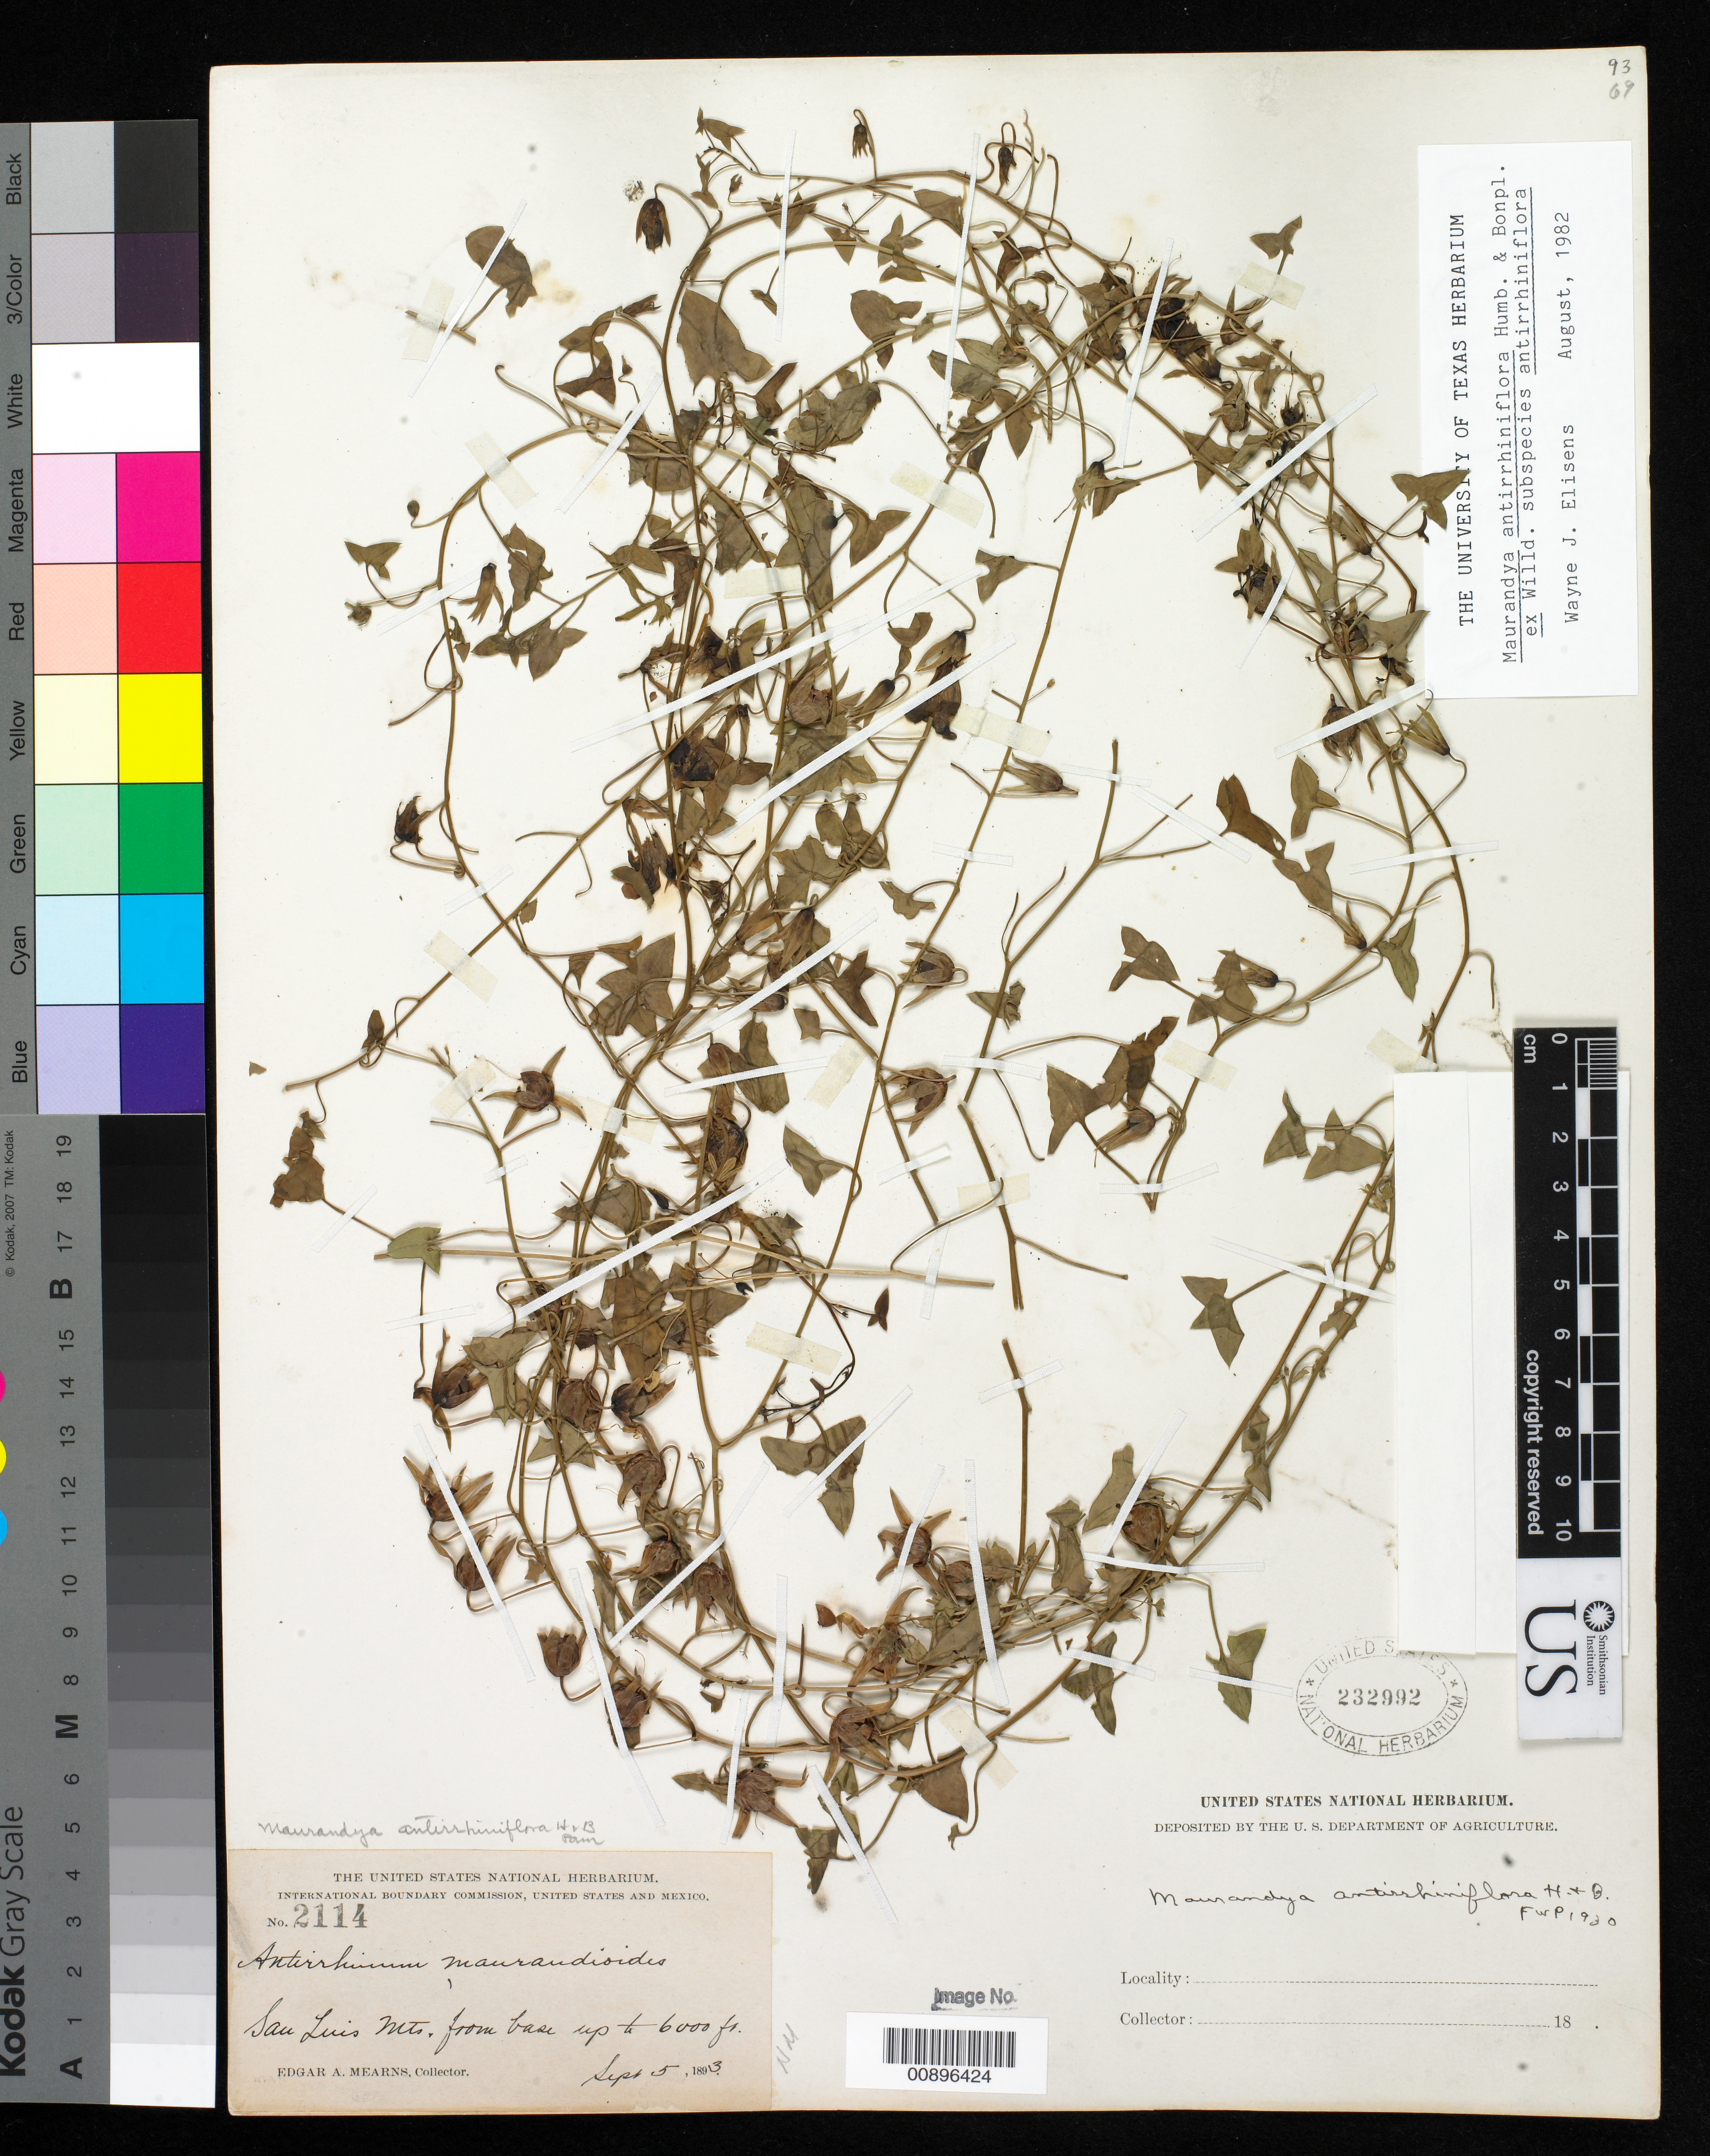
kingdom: Plantae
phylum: Tracheophyta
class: Magnoliopsida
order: Lamiales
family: Plantaginaceae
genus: Maurandya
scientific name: Maurandya antirrhiniflora subsp. antirrhiniflora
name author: Humb. & Bonpl. ex Willd.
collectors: E. A. Mearns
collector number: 2114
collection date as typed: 05 Sep 1893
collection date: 1893-09-05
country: United States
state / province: New Mexico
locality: San Luis Mts.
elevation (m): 1829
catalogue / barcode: US 232992